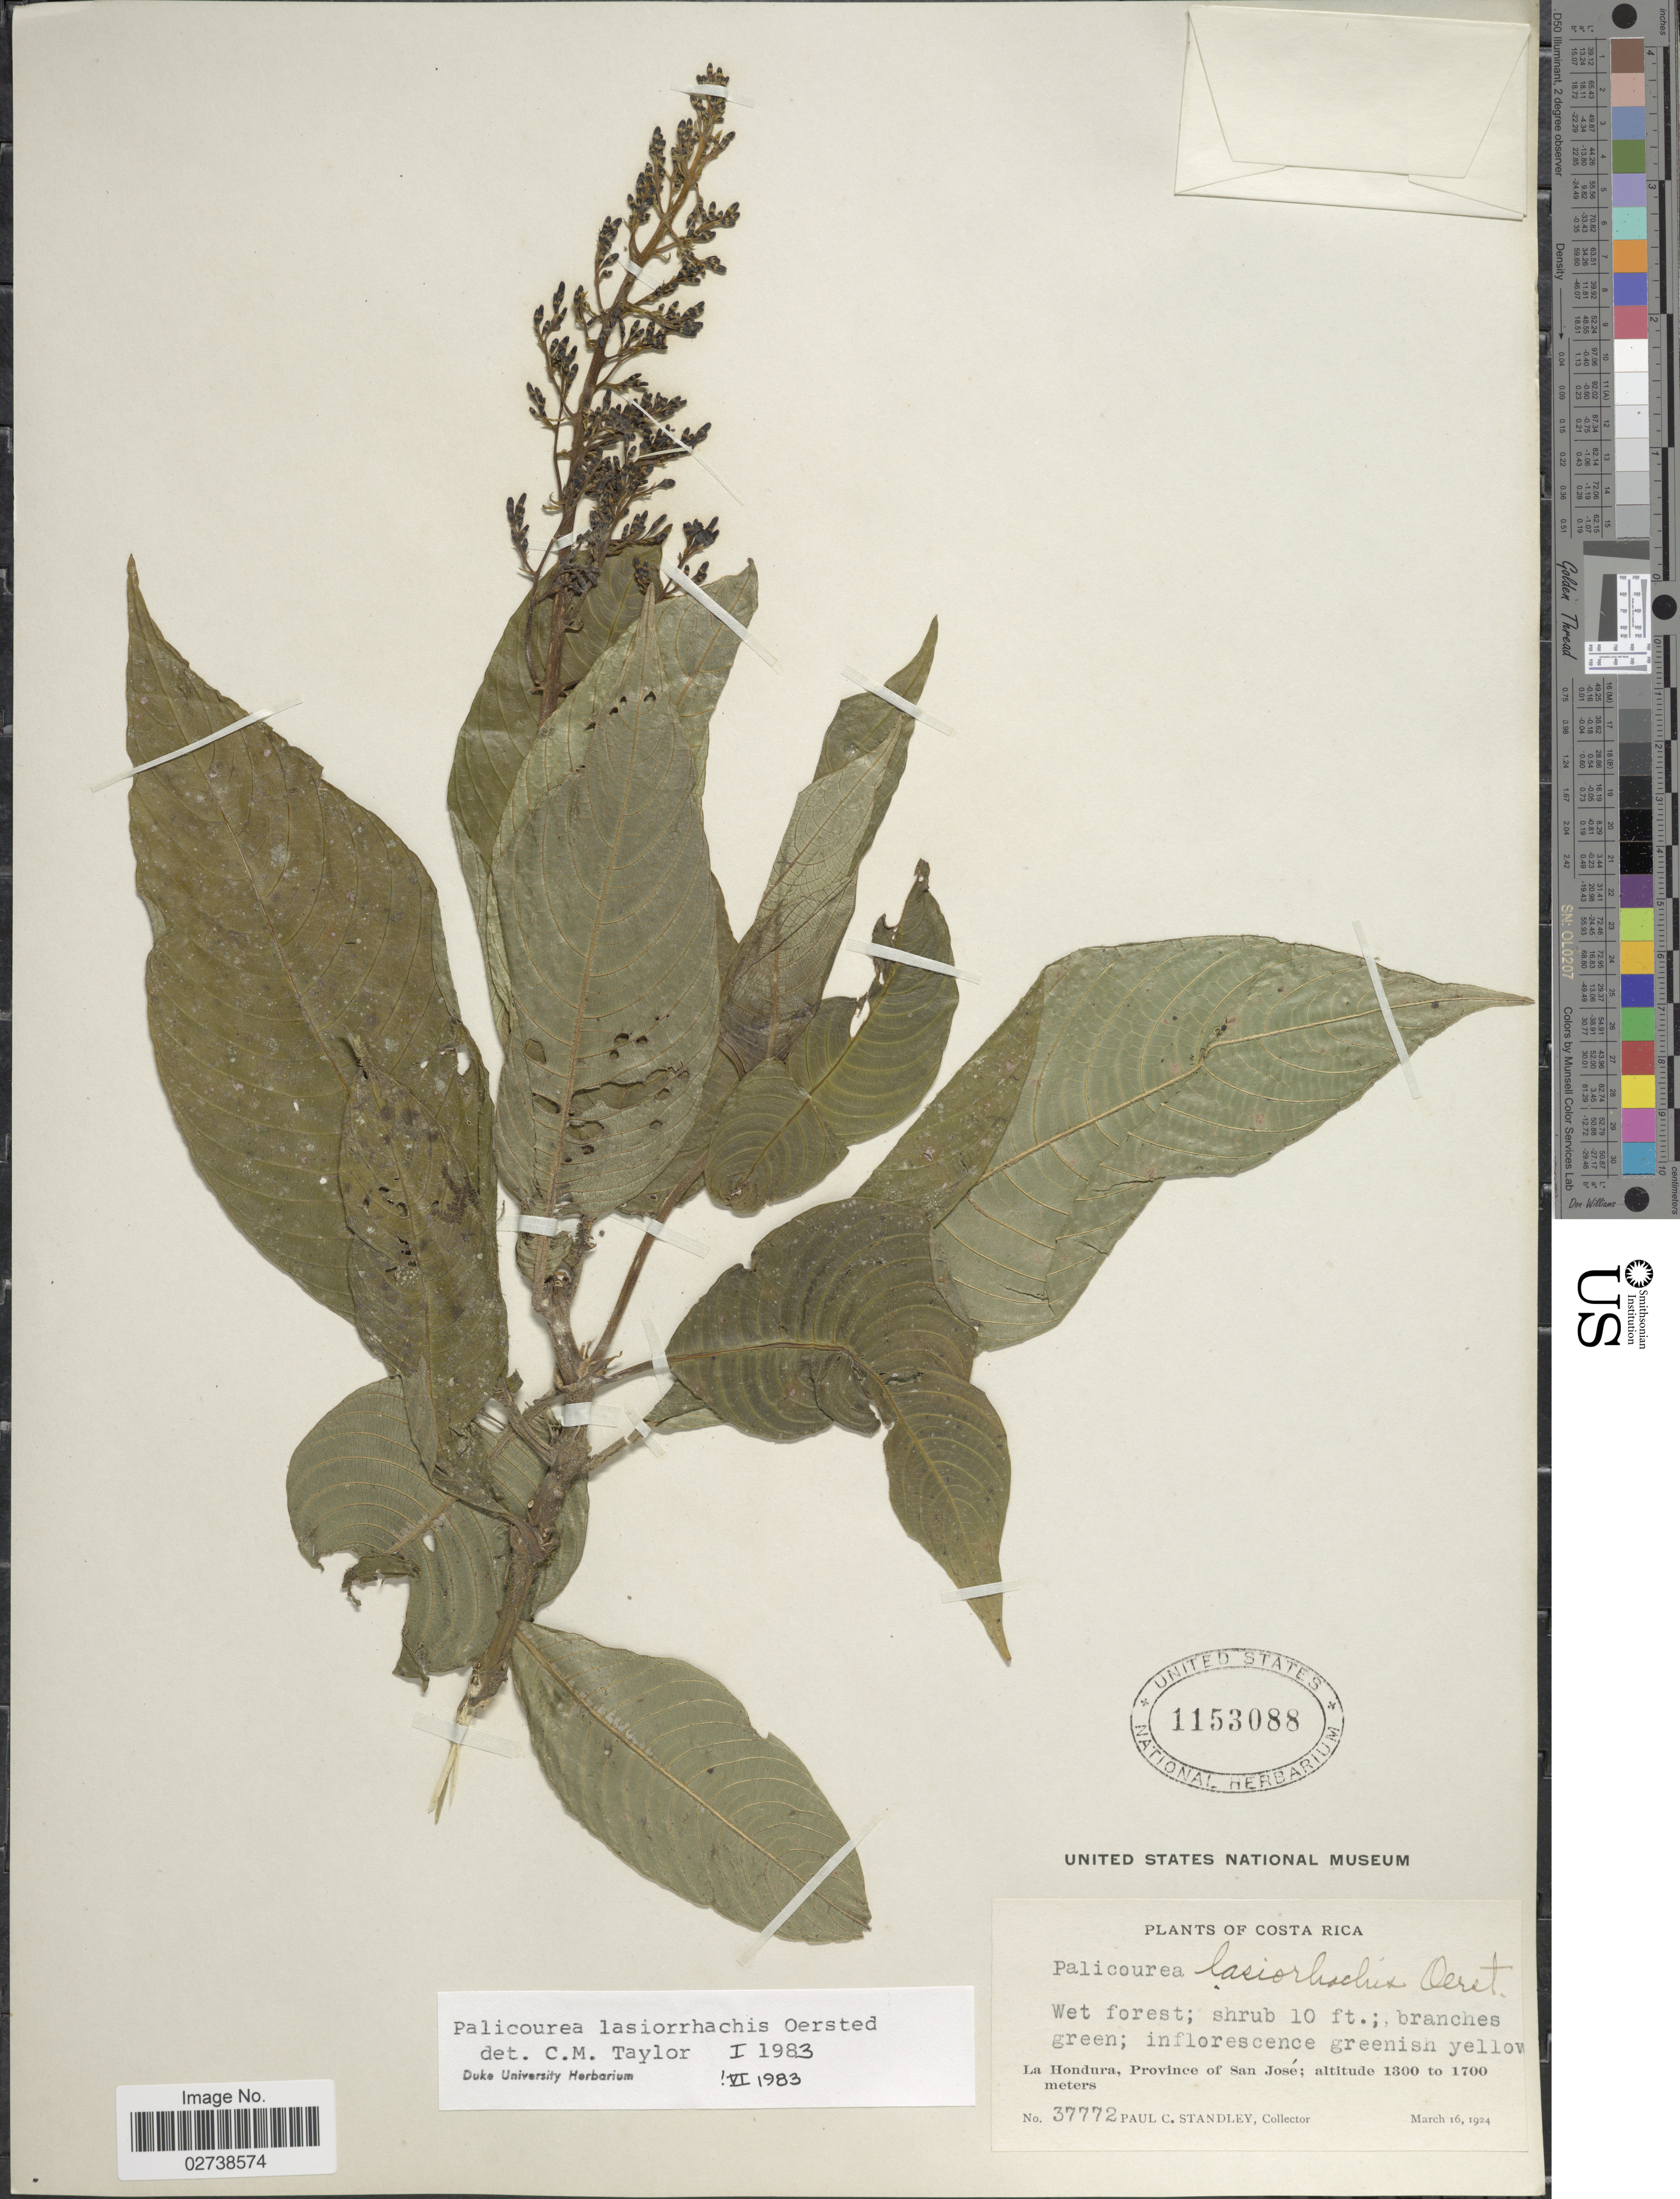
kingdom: Plantae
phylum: Tracheophyta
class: Magnoliopsida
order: Gentianales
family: Rubiaceae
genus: Palicourea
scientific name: Palicourea lasiorrhachis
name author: Oerst.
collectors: P. C. Standley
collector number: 37772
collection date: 1924-03-16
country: Costa Rica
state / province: San José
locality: Wet forest; La Hondura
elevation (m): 1300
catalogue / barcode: US 1153088